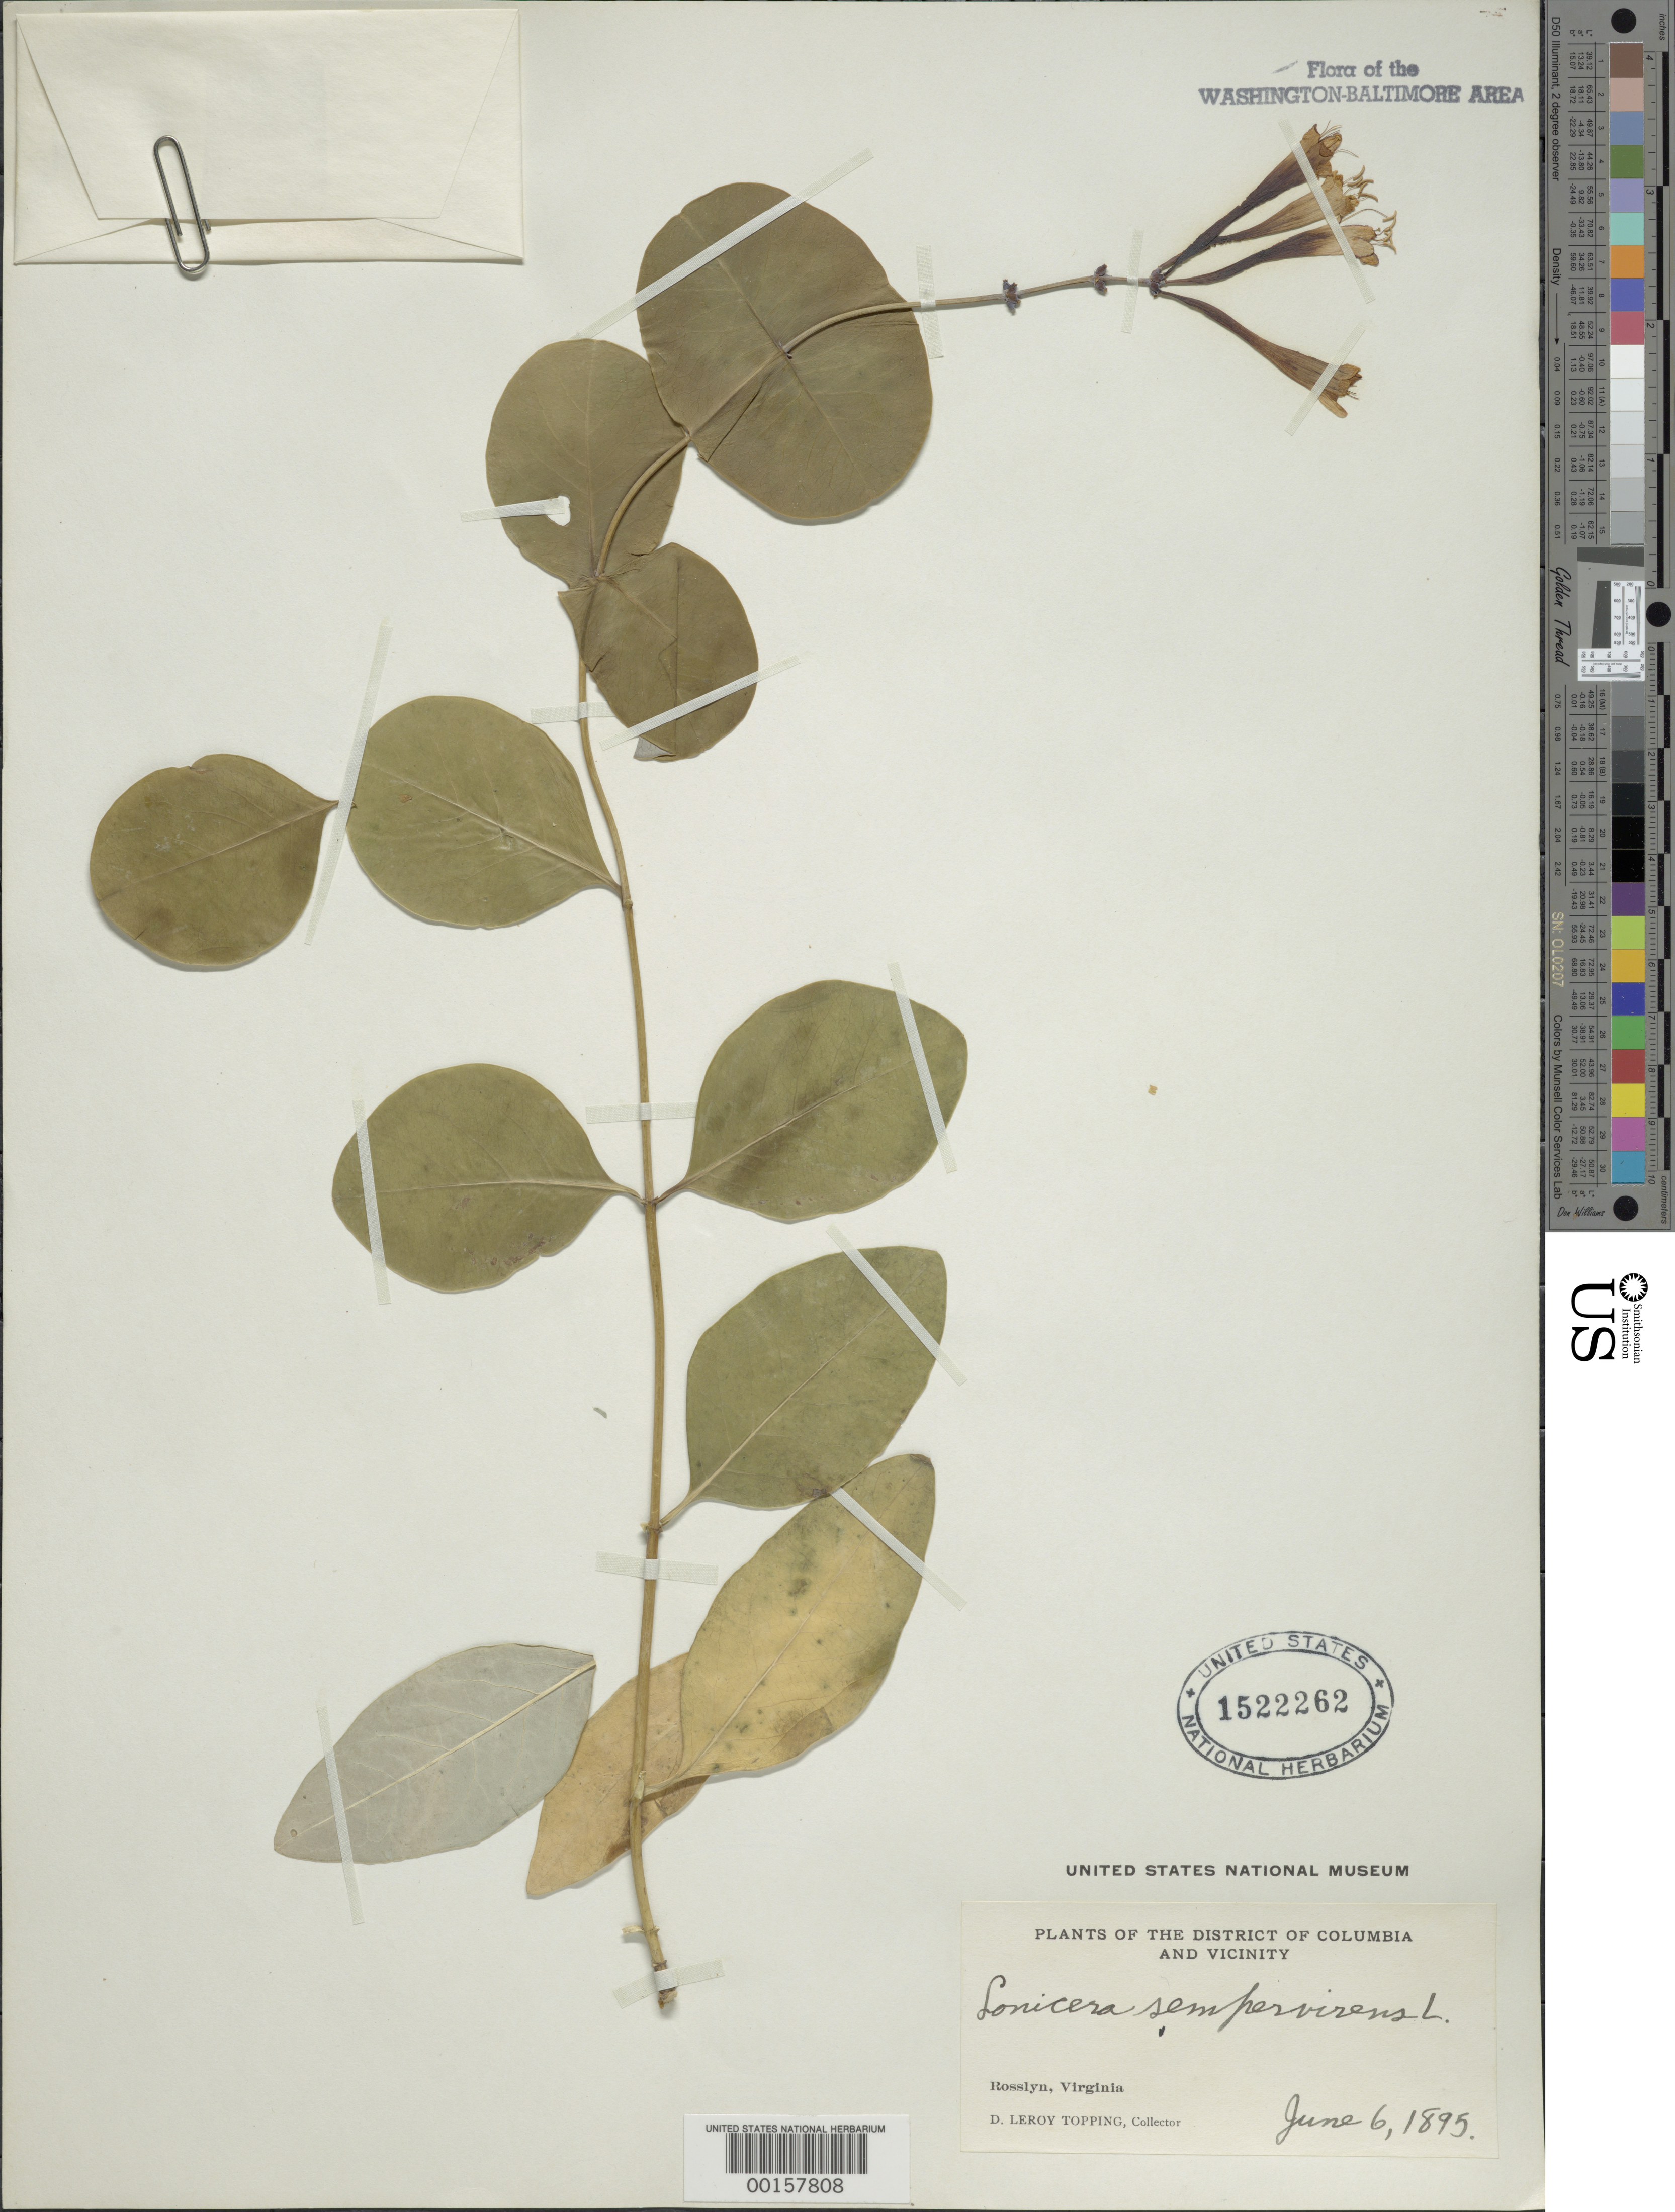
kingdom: Plantae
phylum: Tracheophyta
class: Magnoliopsida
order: Dipsacales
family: Caprifoliaceae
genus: Lonicera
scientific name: Lonicera sempervirens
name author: L.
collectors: D. L. Topping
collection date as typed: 06 Jun 1895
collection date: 1895-06-06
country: United States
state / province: Virginia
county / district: Arlington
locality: Rosslyn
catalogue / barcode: US 1522262